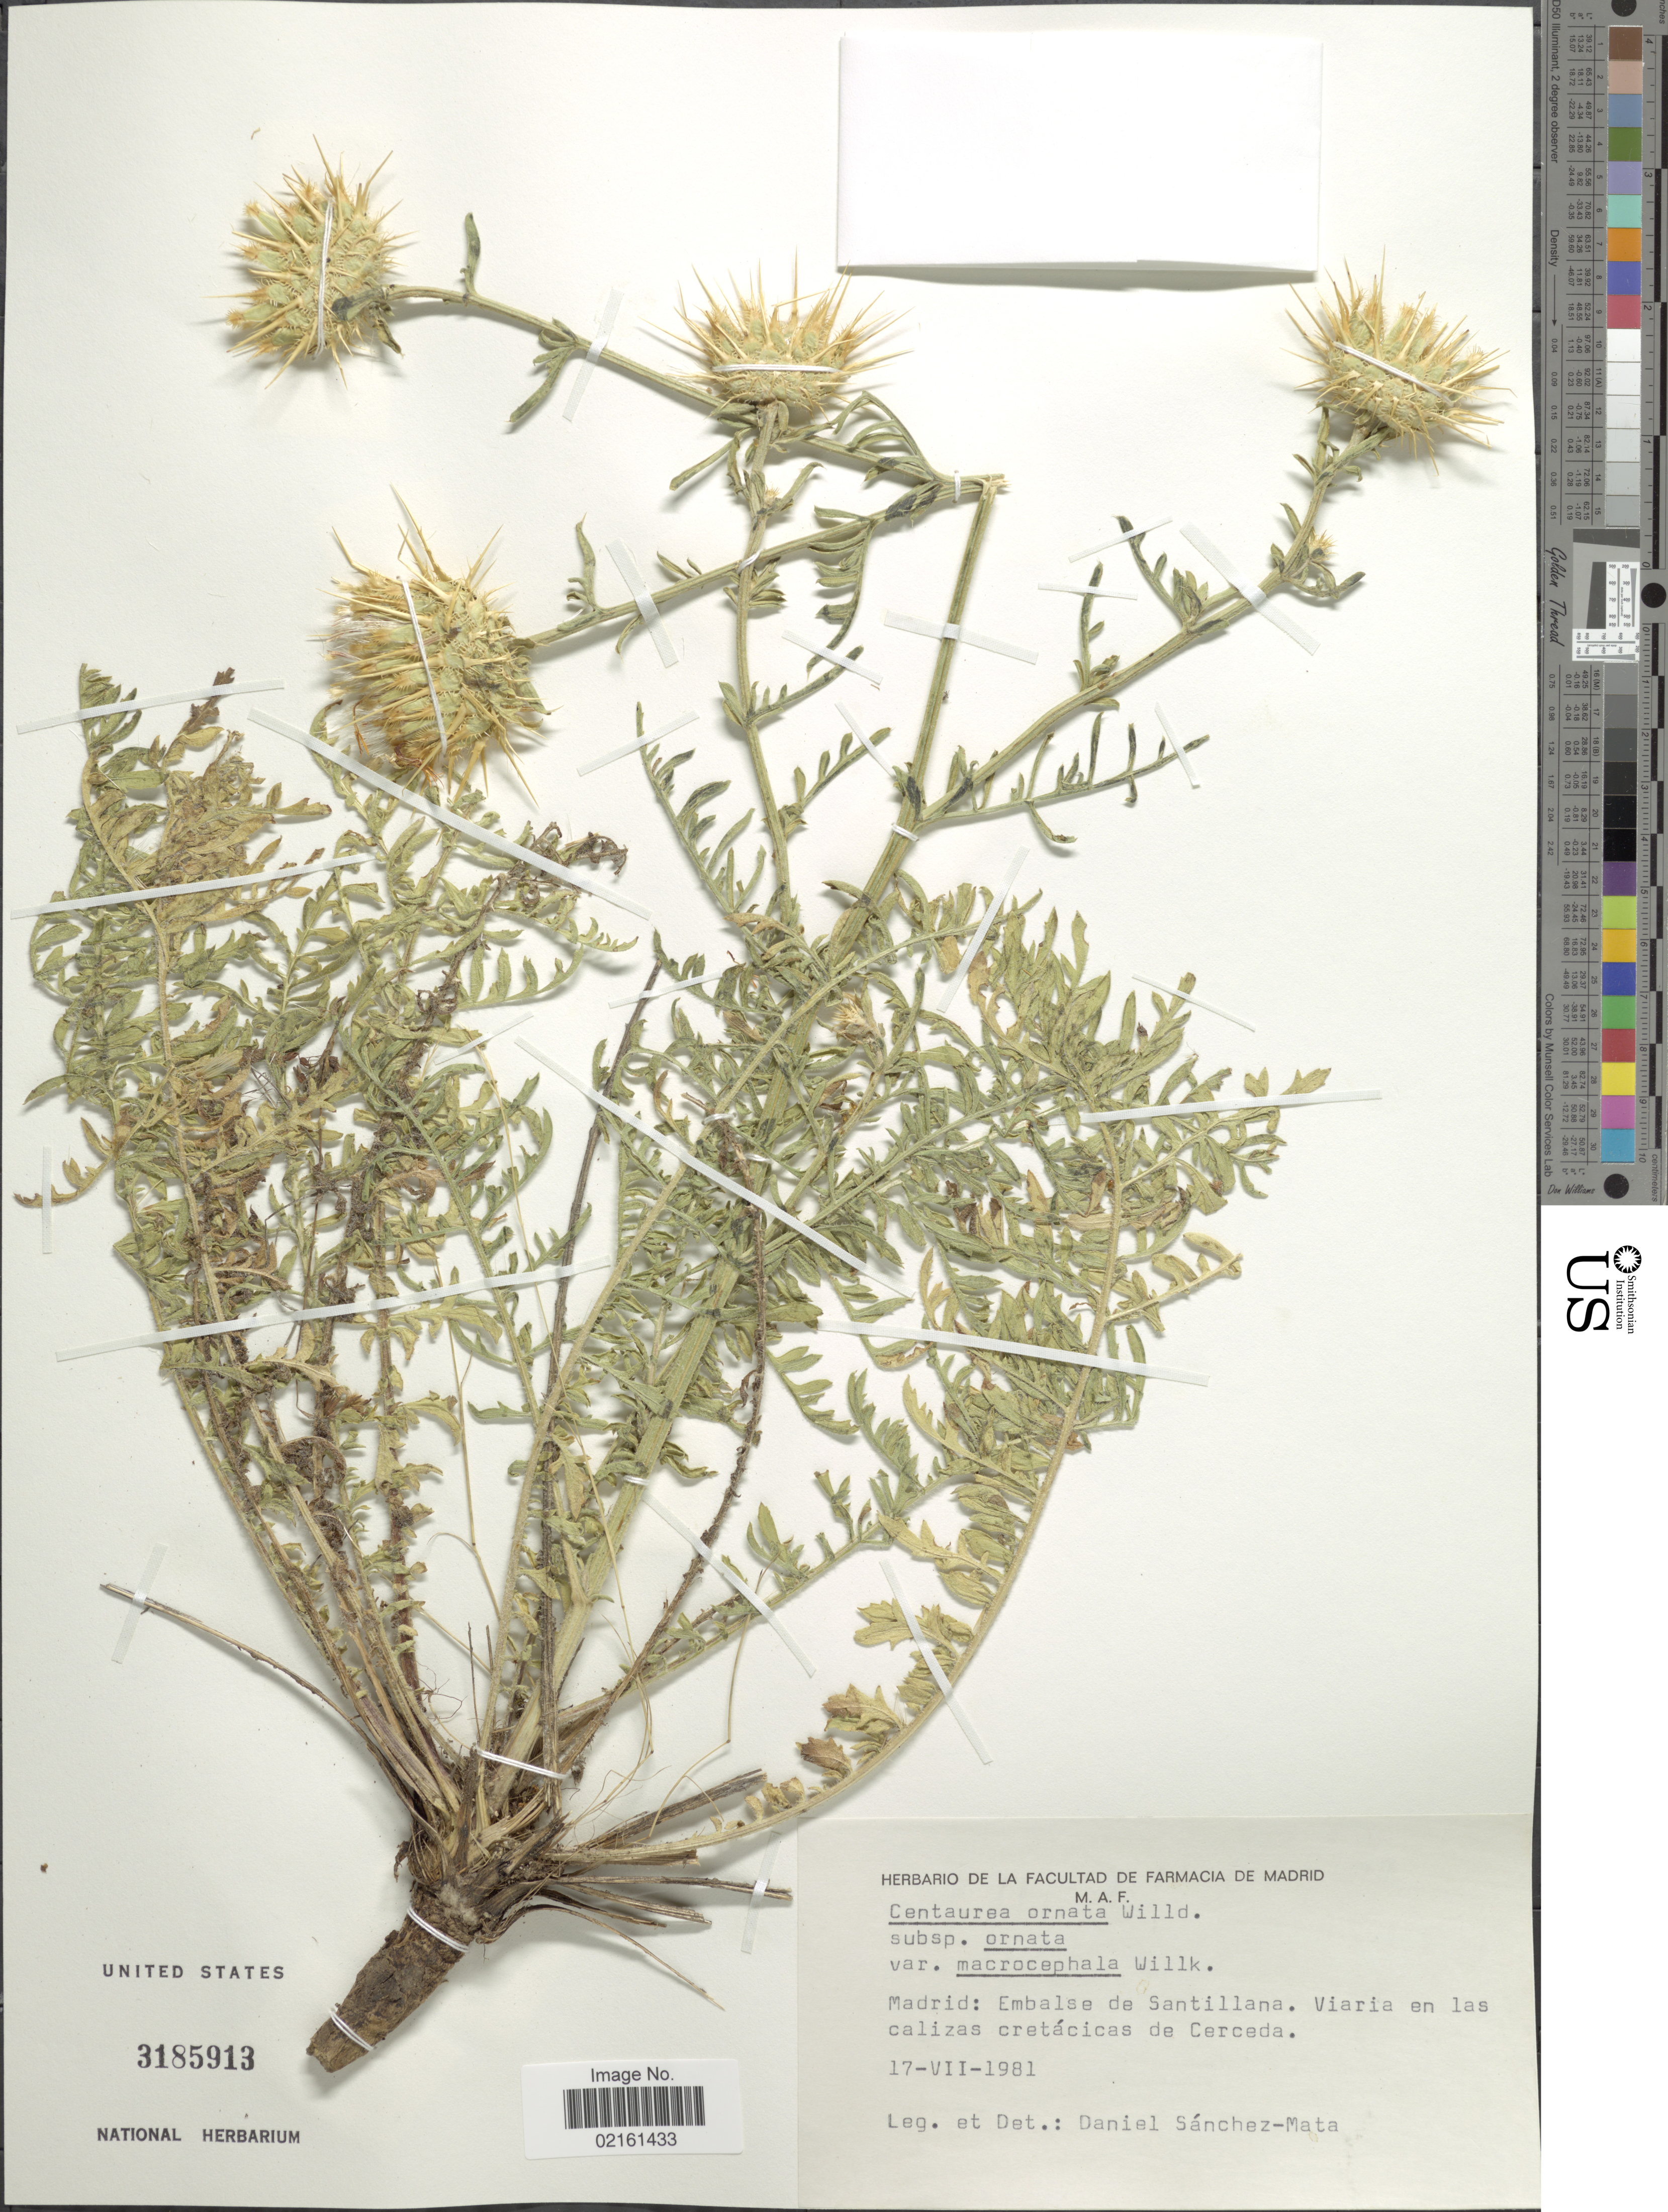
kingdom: Plantae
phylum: Tracheophyta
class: Magnoliopsida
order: Asterales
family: Asteraceae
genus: Centaurea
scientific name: Centaurea ornata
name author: Willd.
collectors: D. P. Sánchez Mata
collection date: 1981-07-17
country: Spain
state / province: Madrid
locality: Embalse de Santillana, Viaria en las calizas cretacicas de Cerceda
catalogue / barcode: US 3185913